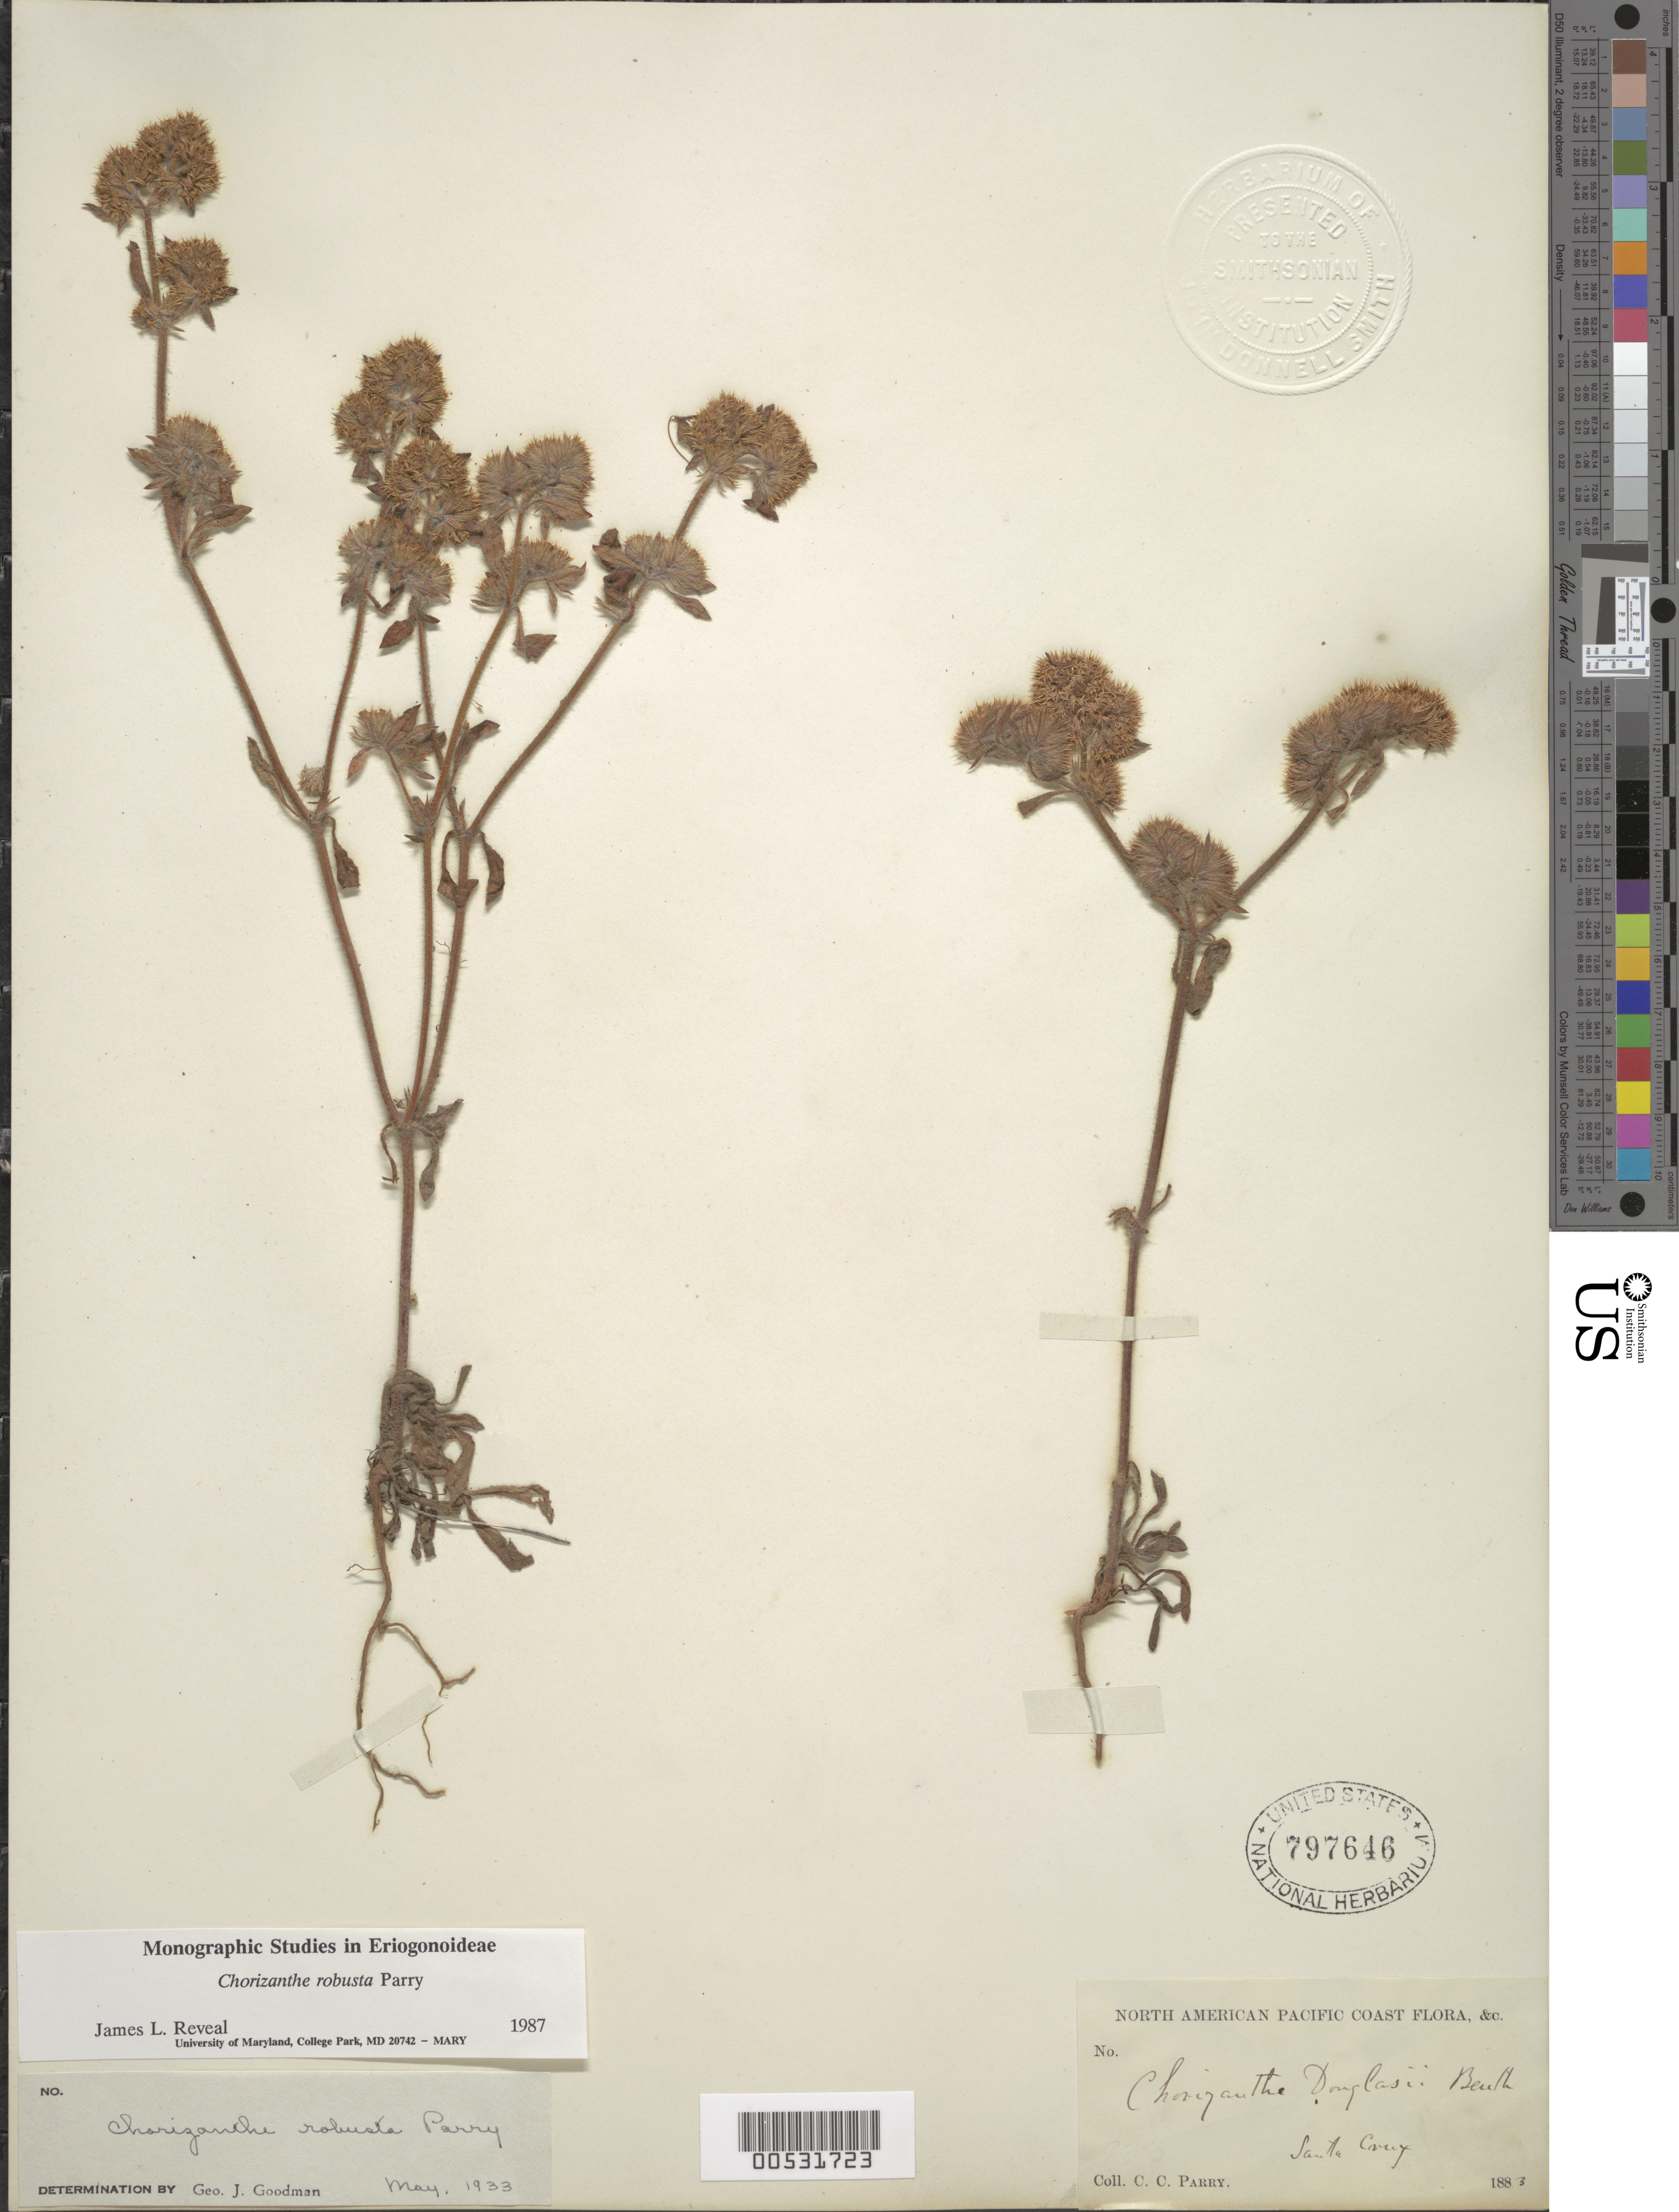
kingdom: Plantae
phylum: Tracheophyta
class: Magnoliopsida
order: Caryophyllales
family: Polygonaceae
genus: Chorizanthe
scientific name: Chorizanthe robusta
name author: Parry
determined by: Reveal, J. L.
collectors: C. C. Parry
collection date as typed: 1883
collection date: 1883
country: United States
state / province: California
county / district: Santa Cruz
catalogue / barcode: US 797646